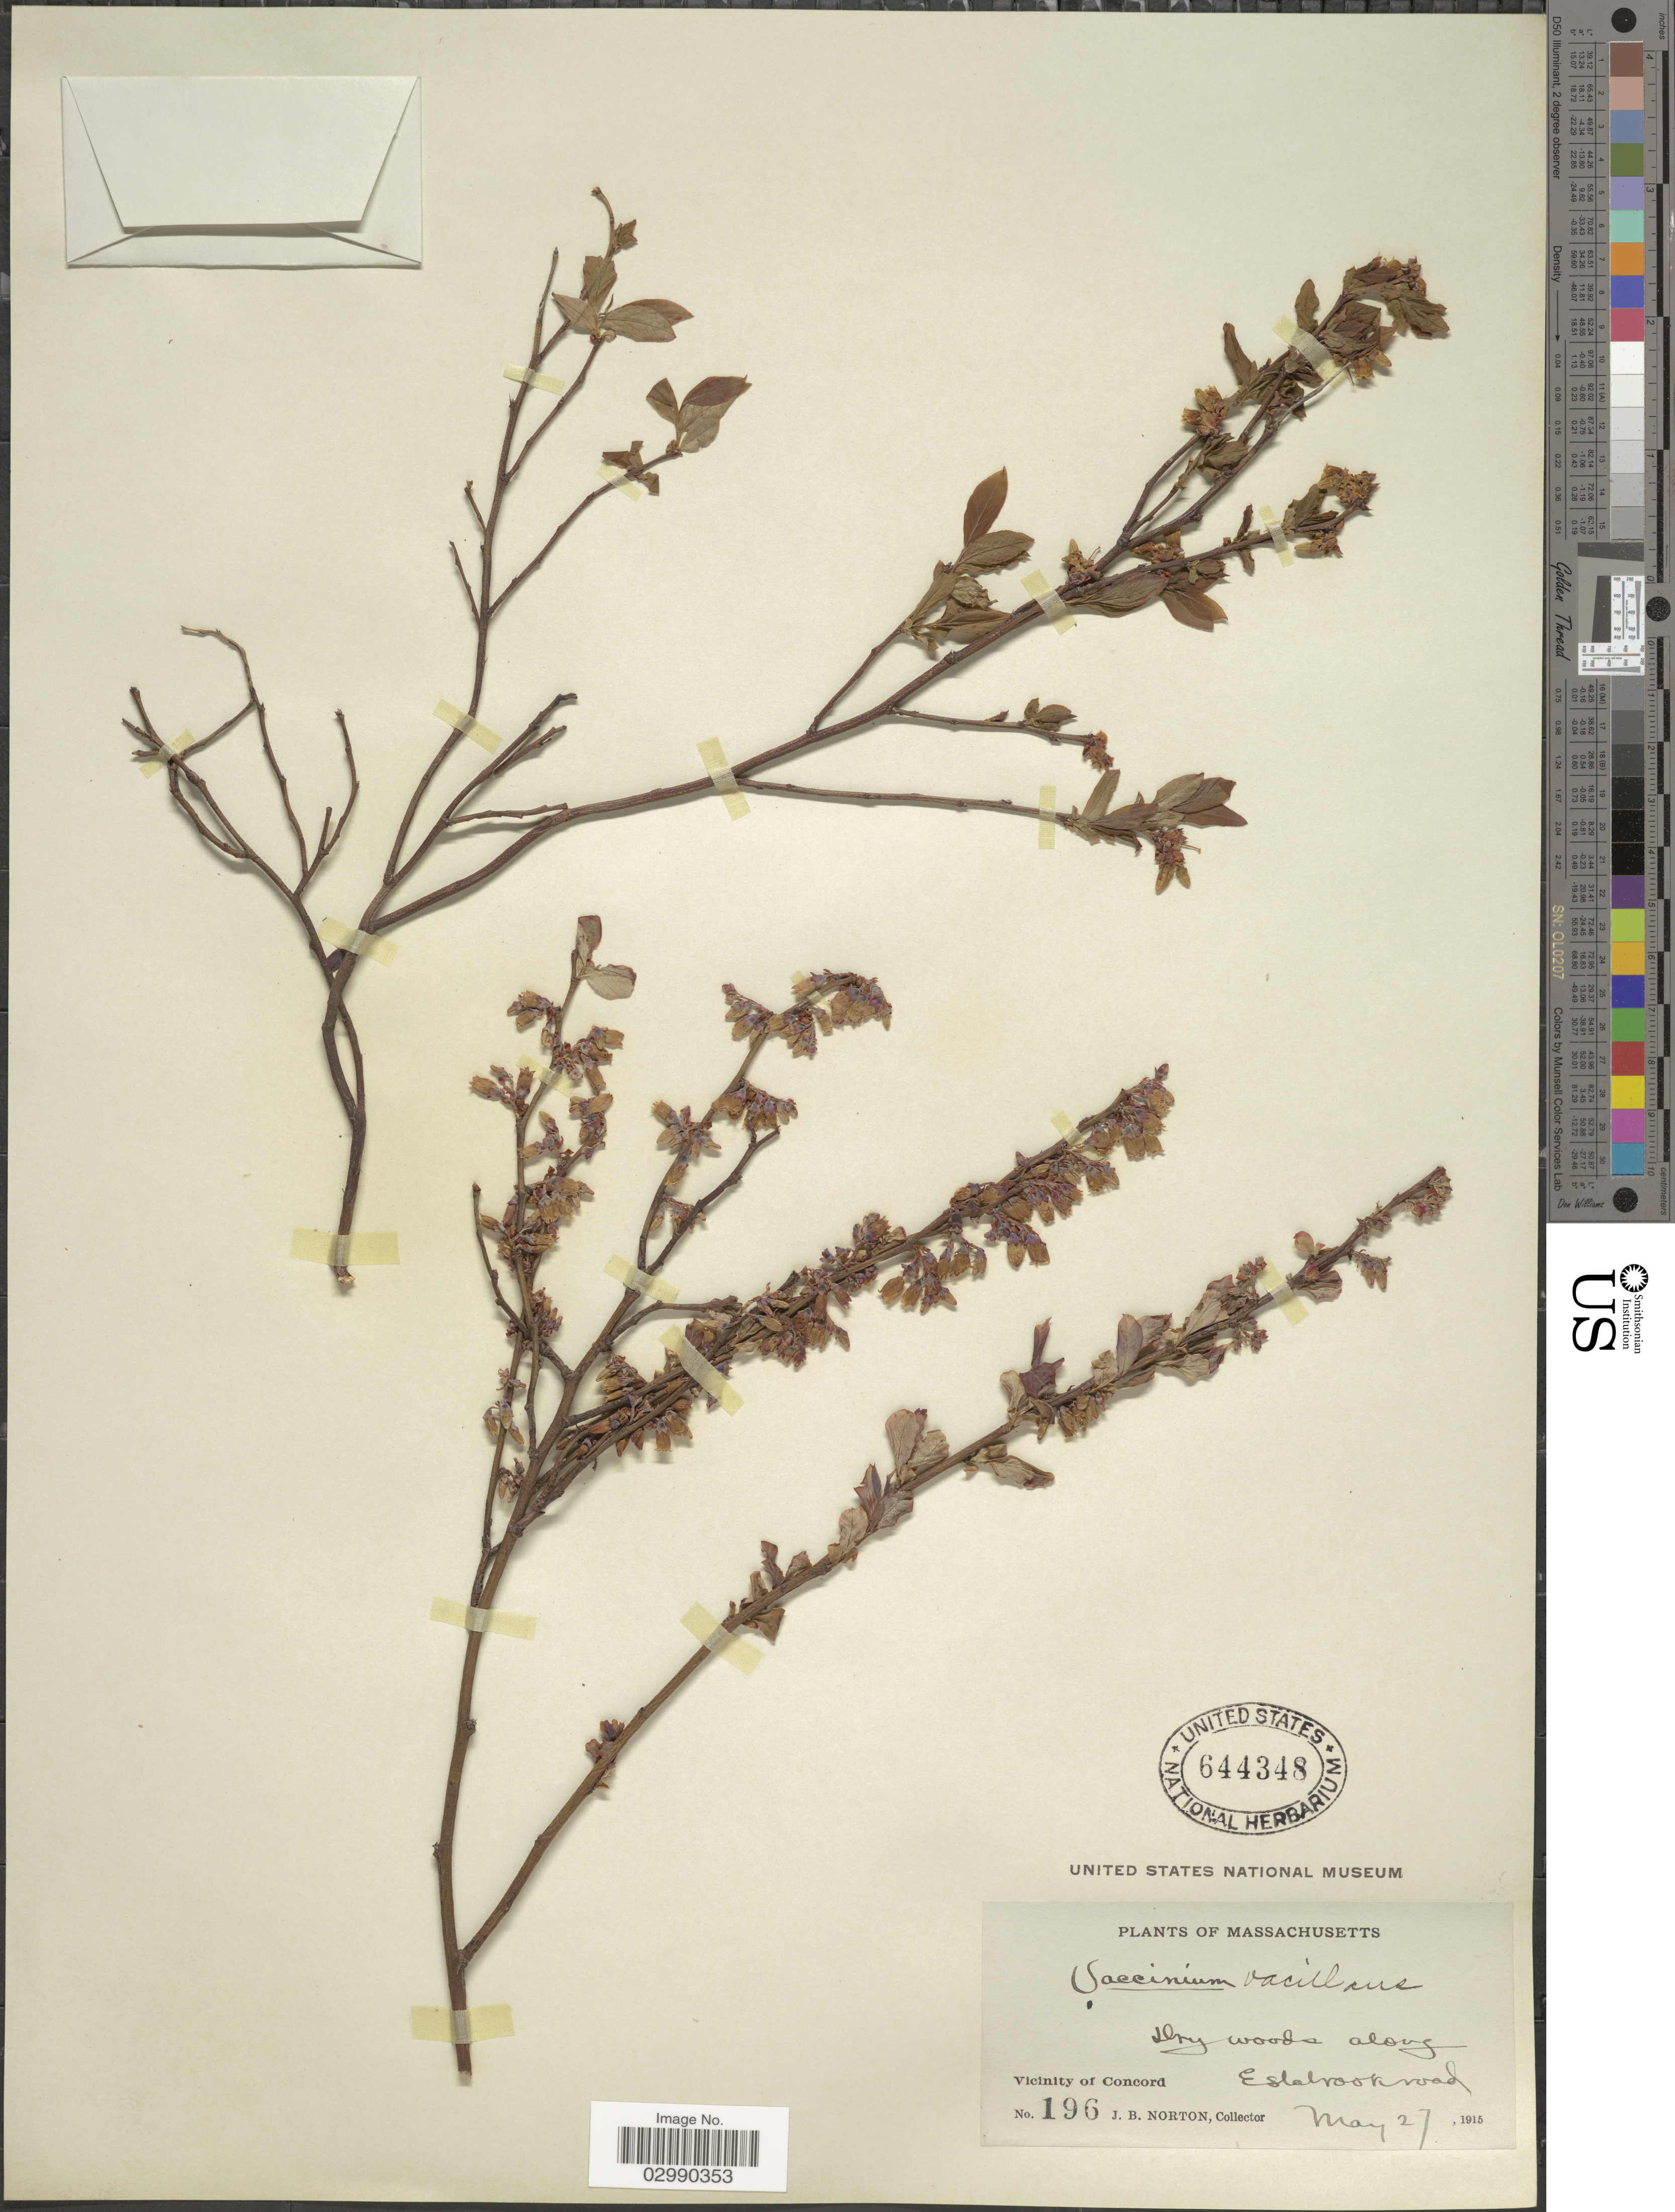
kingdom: Plantae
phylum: Tracheophyta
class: Magnoliopsida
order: Ericales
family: Ericaceae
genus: Vaccinium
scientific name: Vaccinium vacillans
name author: Kalm ex Torr.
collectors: J. B. Norton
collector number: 196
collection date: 1915-05-27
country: United States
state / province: Massachusetts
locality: Dry woods along Estabrook road, Vicinity of Concord.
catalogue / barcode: US 644348